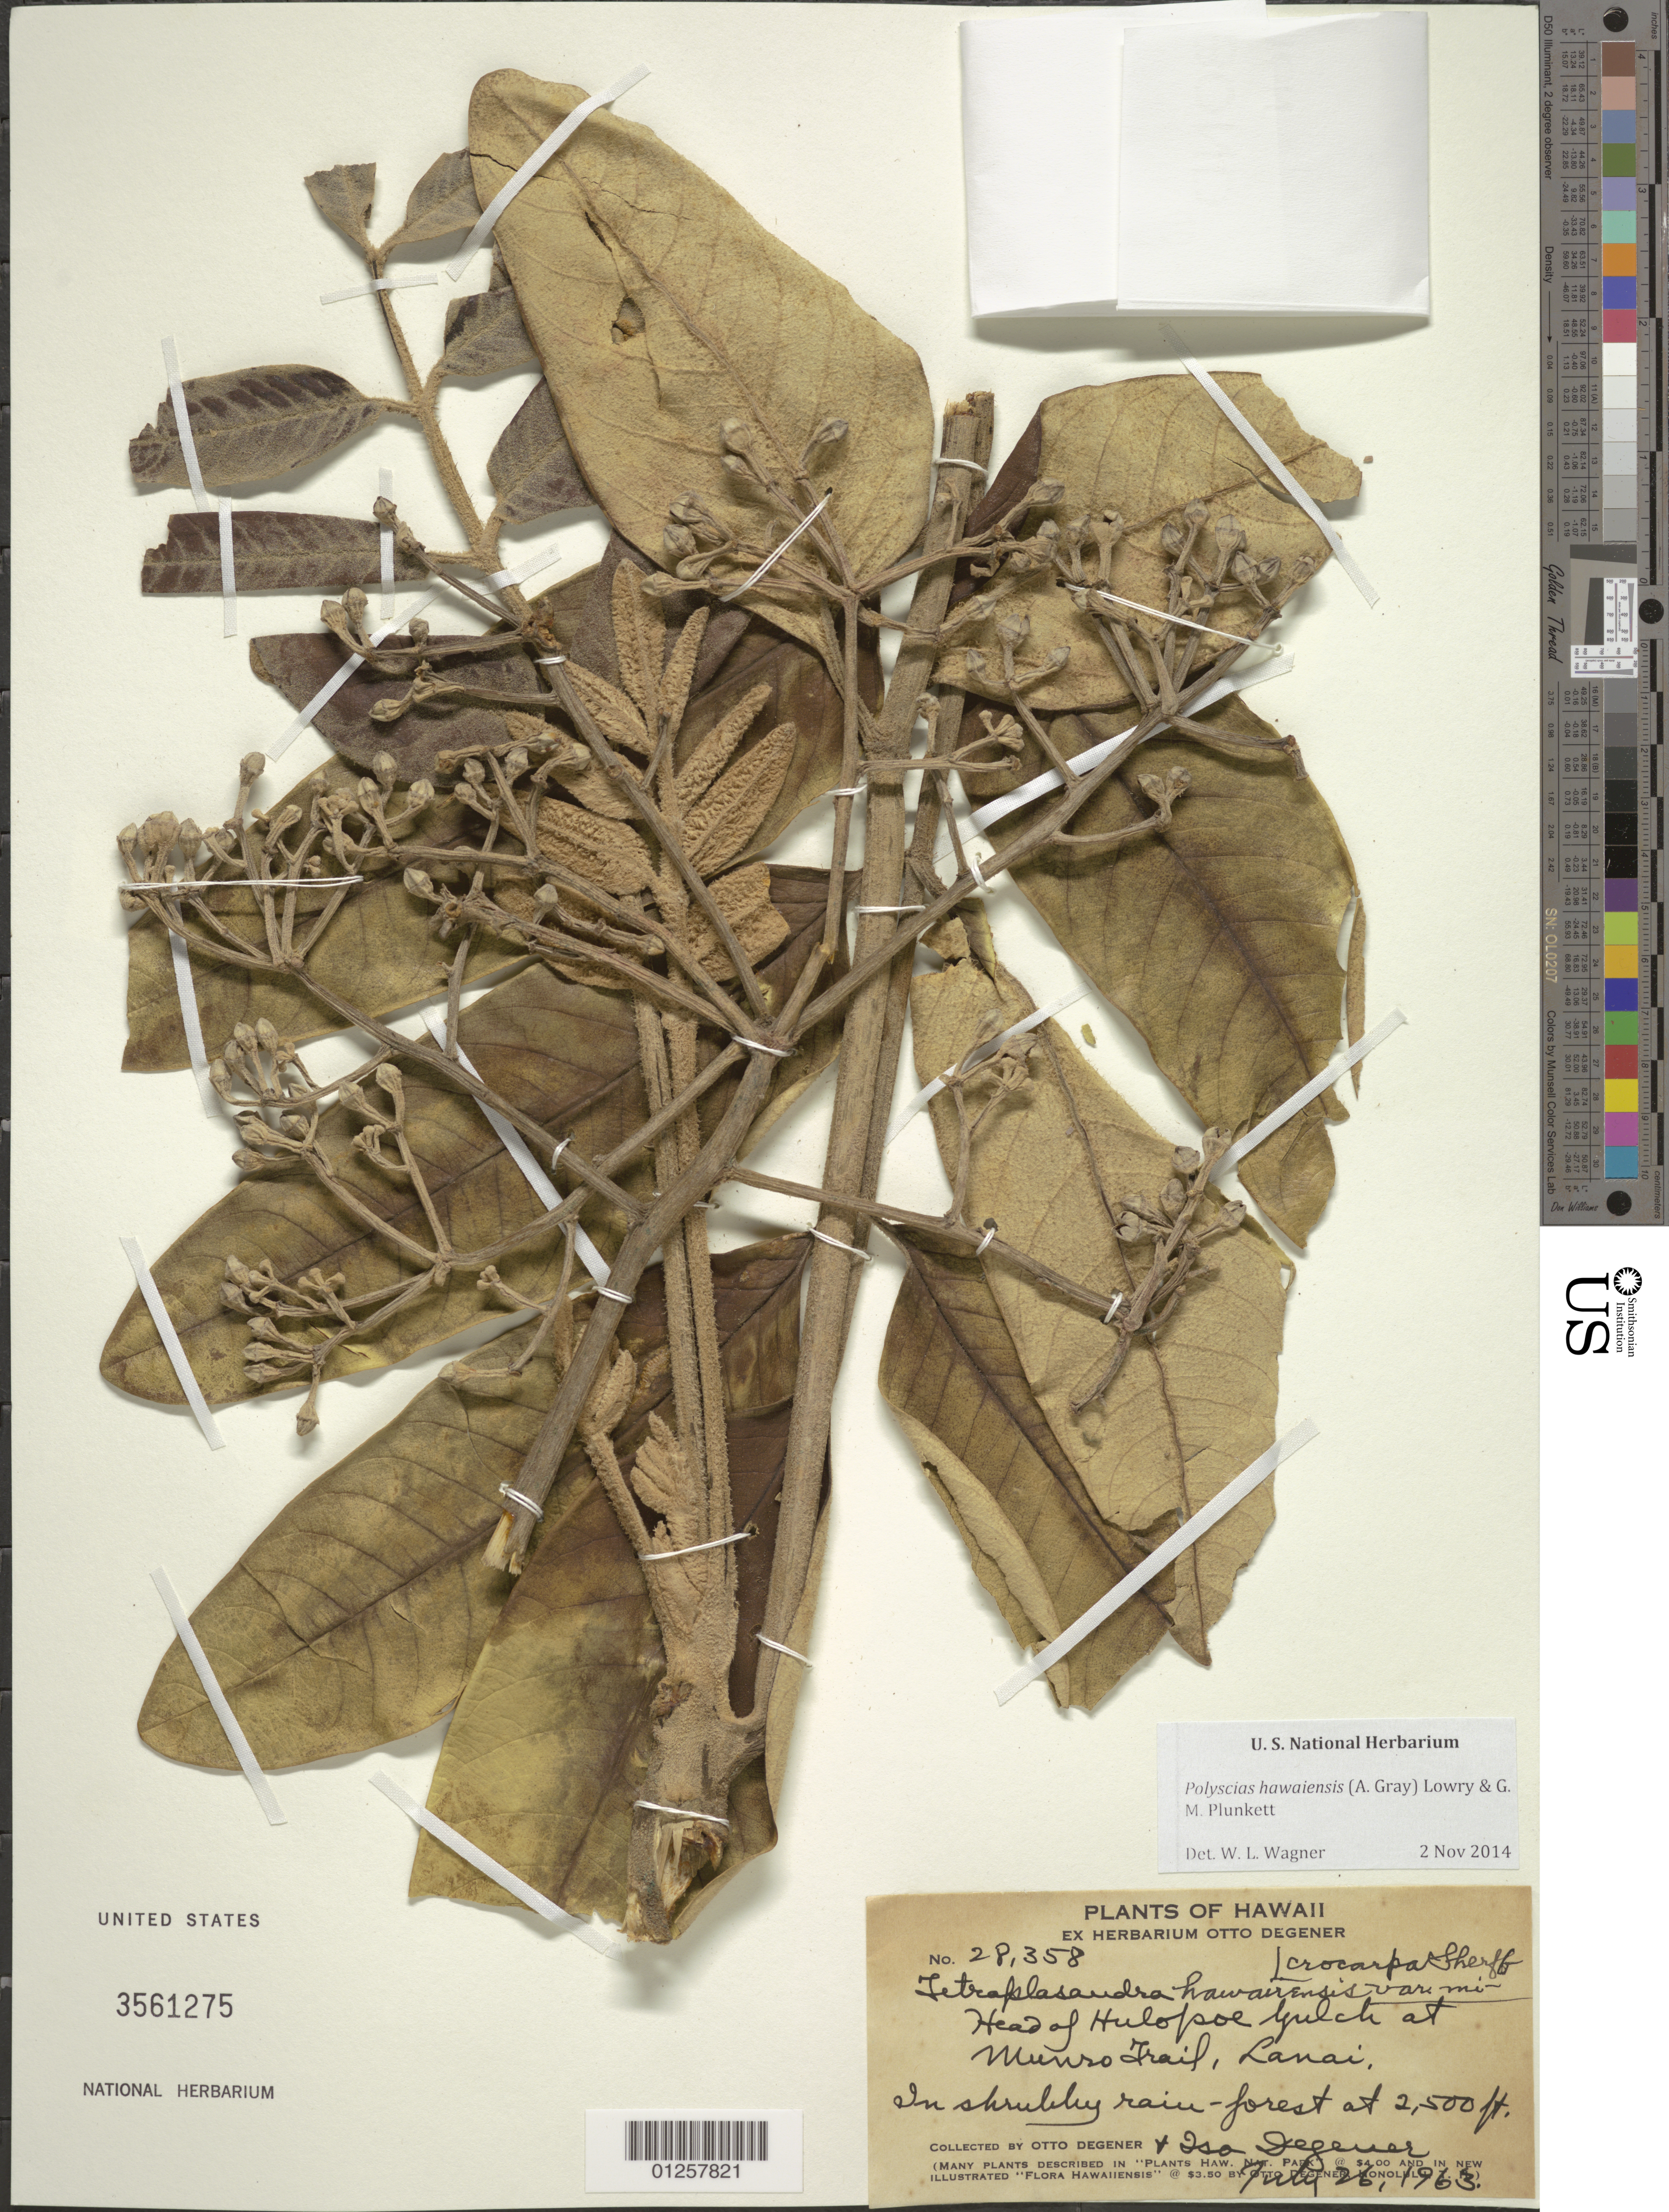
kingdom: Plantae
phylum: Tracheophyta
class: Magnoliopsida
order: Apiales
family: Araliaceae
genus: Polyscias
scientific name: Polyscias hawaiensis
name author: (A. Gray) Lowry & G. M. Plunkett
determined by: Wagner, W. L., (BOT), Smithsonian Institution - National Museum of Natural History (UNITED STATES)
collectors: O. Degener & I. Degener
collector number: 28358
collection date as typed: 26 Jul 1963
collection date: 1963-07-26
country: United States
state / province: Hawaii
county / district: Maui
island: Lana'i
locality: Head of Hulopoe Gulch at Munro Trail, Lanai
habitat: In shrubby rain-forest.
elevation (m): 762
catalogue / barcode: US 3561275